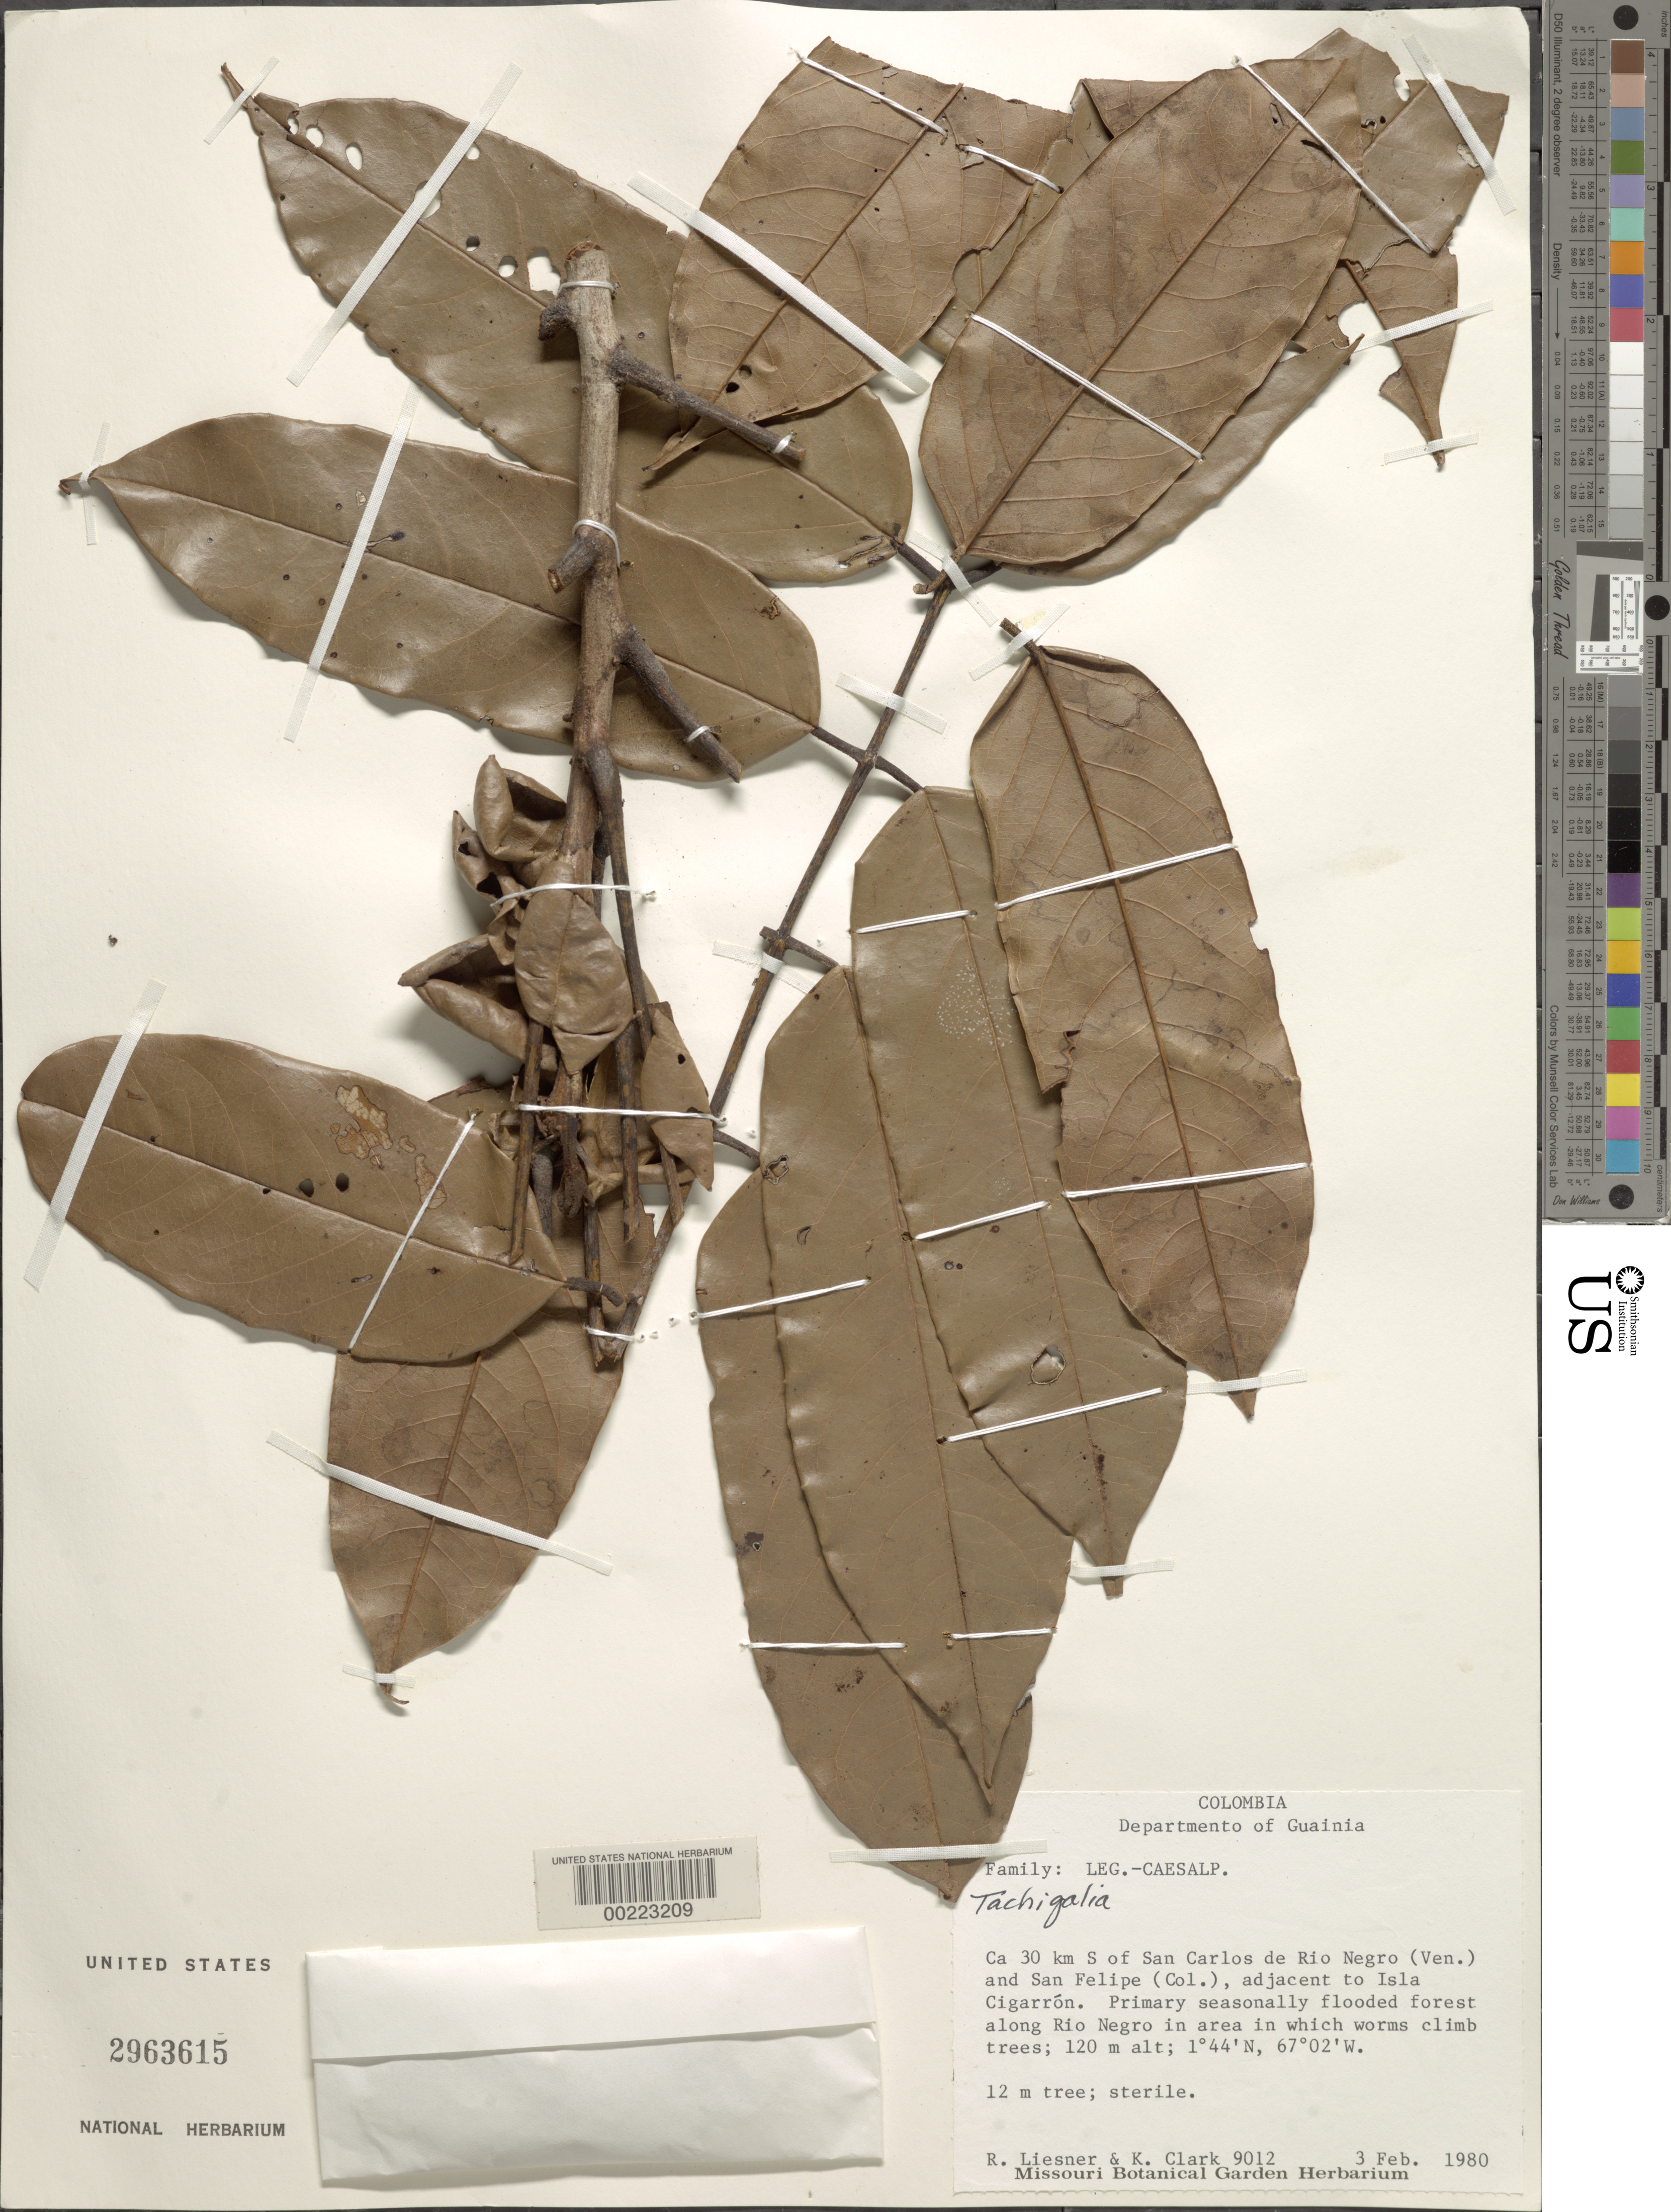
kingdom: Plantae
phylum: Tracheophyta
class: Magnoliopsida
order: Fabales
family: Fabaceae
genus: Tachigali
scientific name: Tachigali sp.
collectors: R. L. Liesner & H. L. Clark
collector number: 9012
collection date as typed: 03 Feb 1980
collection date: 1980-02-03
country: Colombia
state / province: Guainía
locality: Ca 30 km S of San Carlos de Rio Negro (Ven.) and San Felipe (col.) adjacent to Isla Cigarron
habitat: Prim. seasonaly flooded forest along r.negro in area where worms climb trees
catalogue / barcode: US 2963615